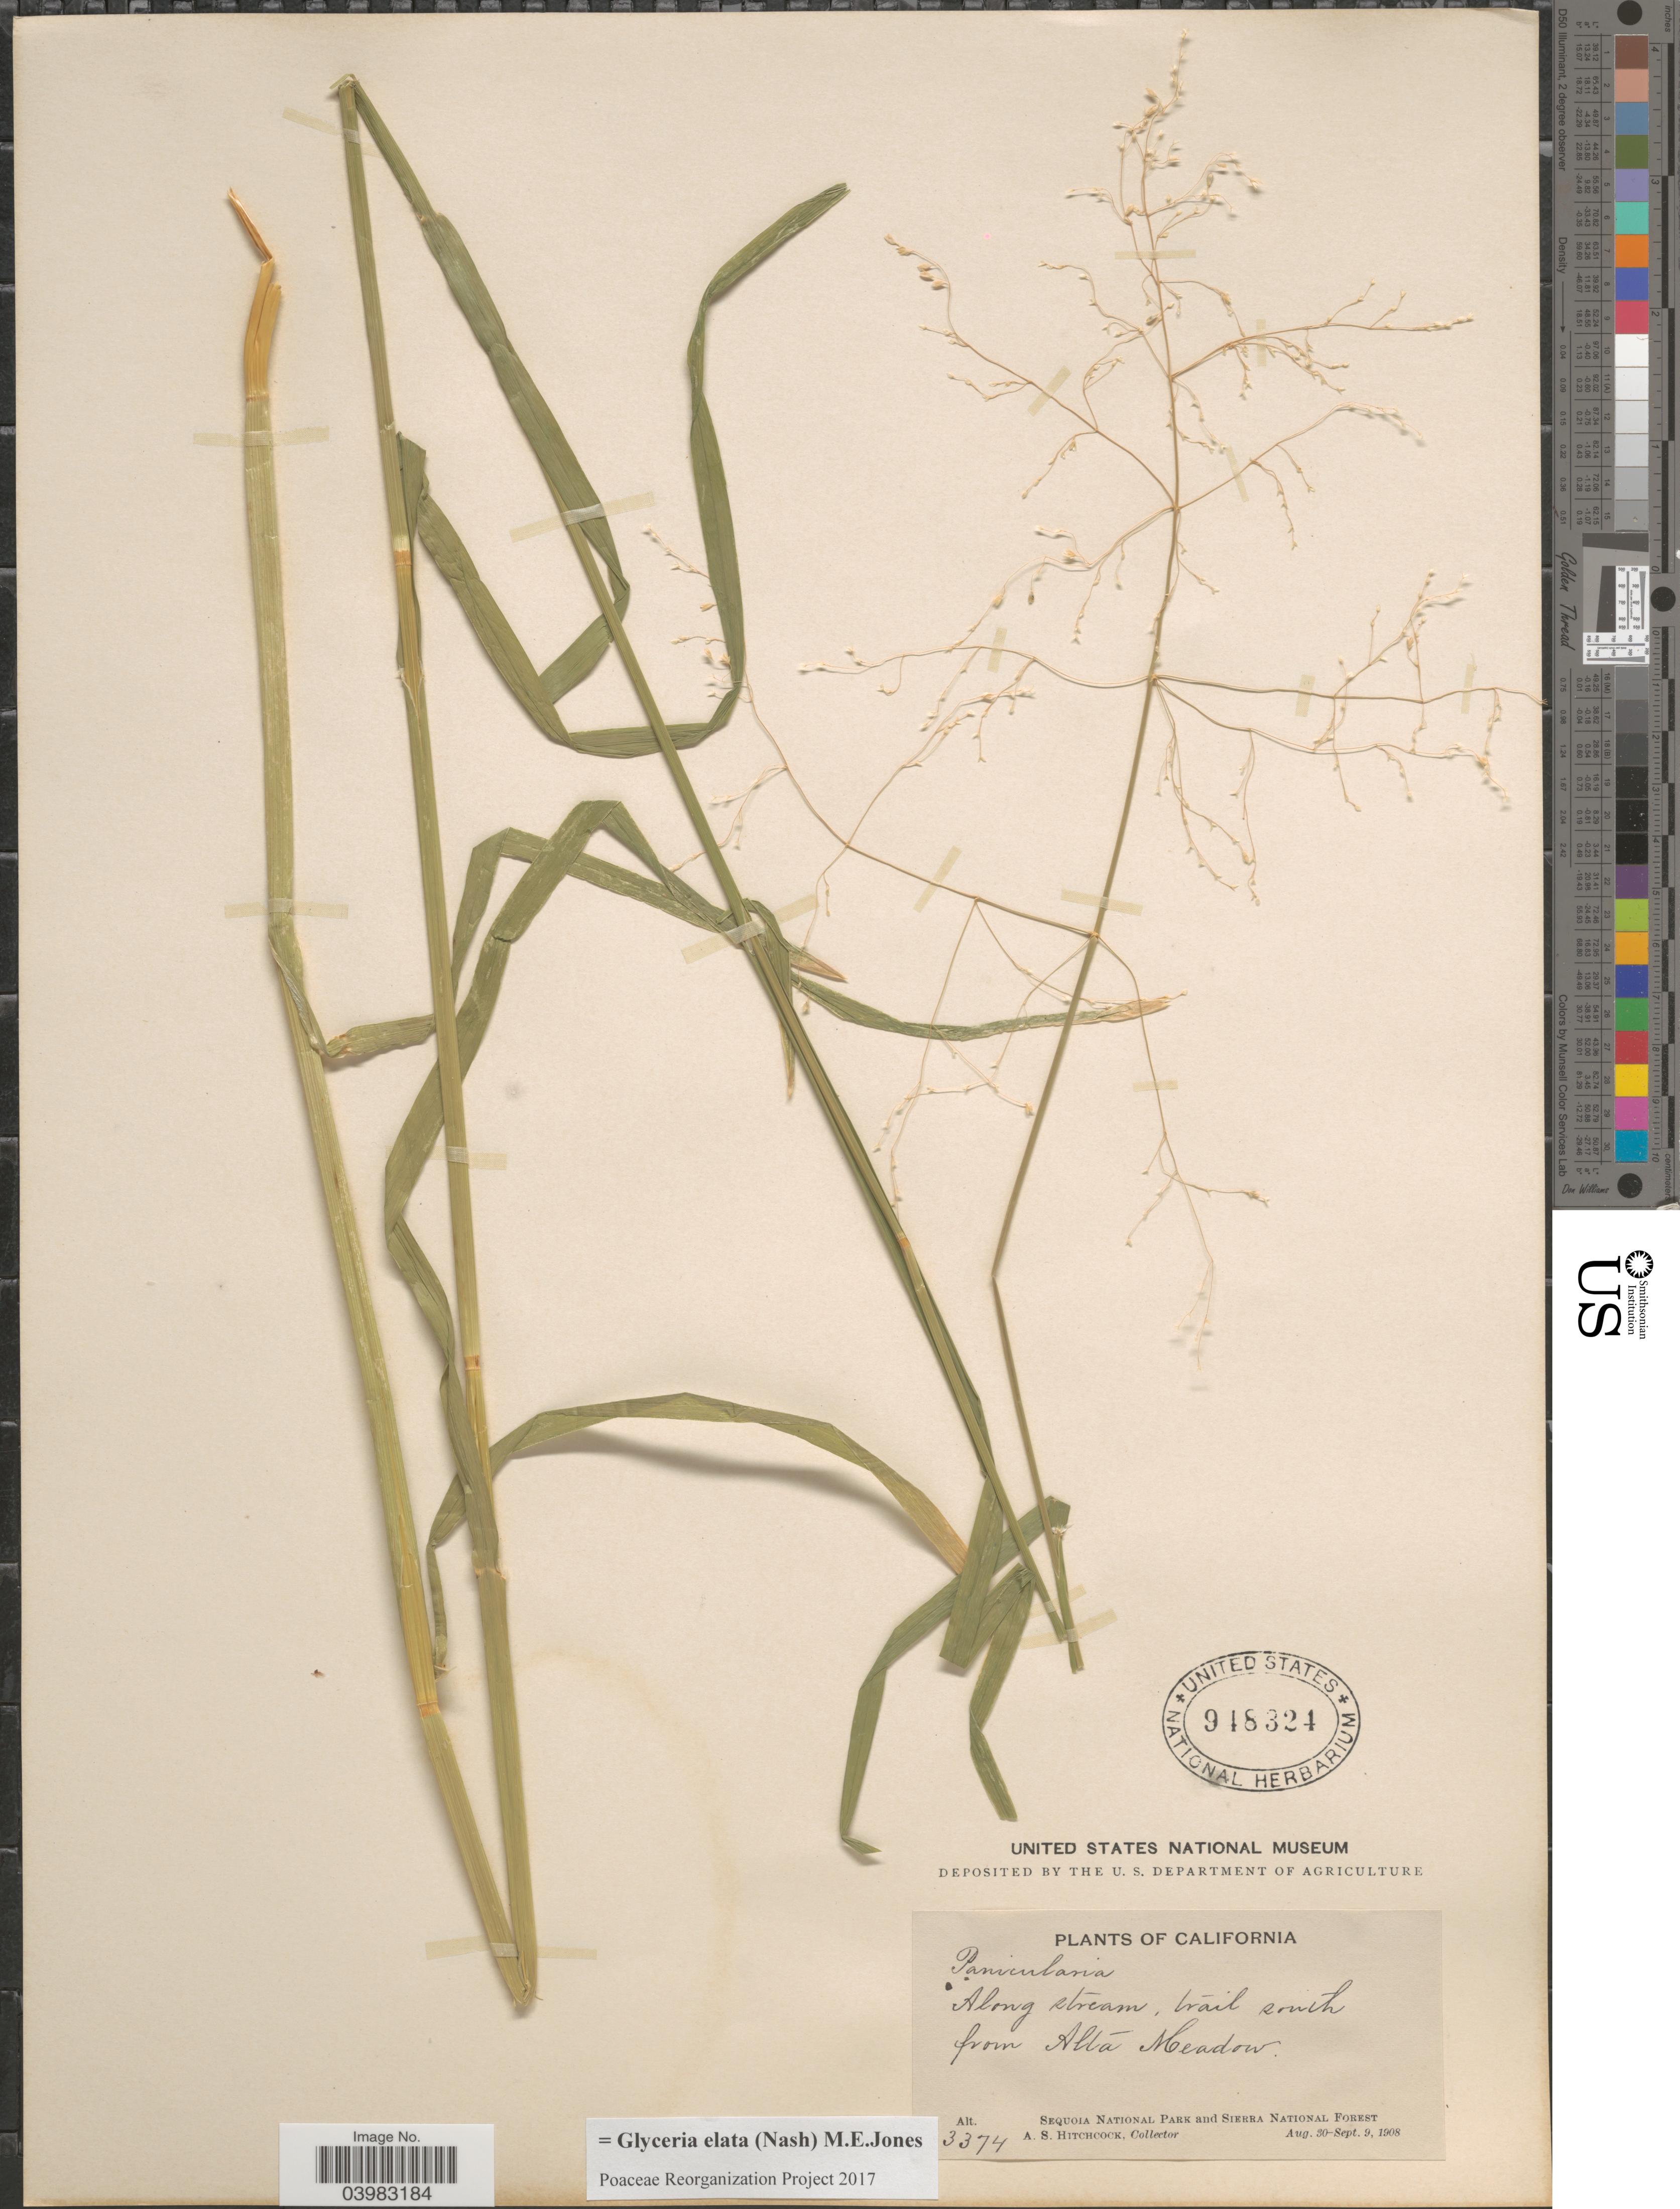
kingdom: Plantae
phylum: Tracheophyta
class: Liliopsida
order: Poales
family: Poaceae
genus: Glyceria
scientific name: Glyceria elata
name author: (Nash) M.E. Jones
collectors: A. S. Hitchcock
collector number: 3374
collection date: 1908-08-30/1908-09-09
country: United States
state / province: California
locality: Along stream, trail south from Alta Meadow. Sequoia National Park and Sierra National Forest.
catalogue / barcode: US 948324